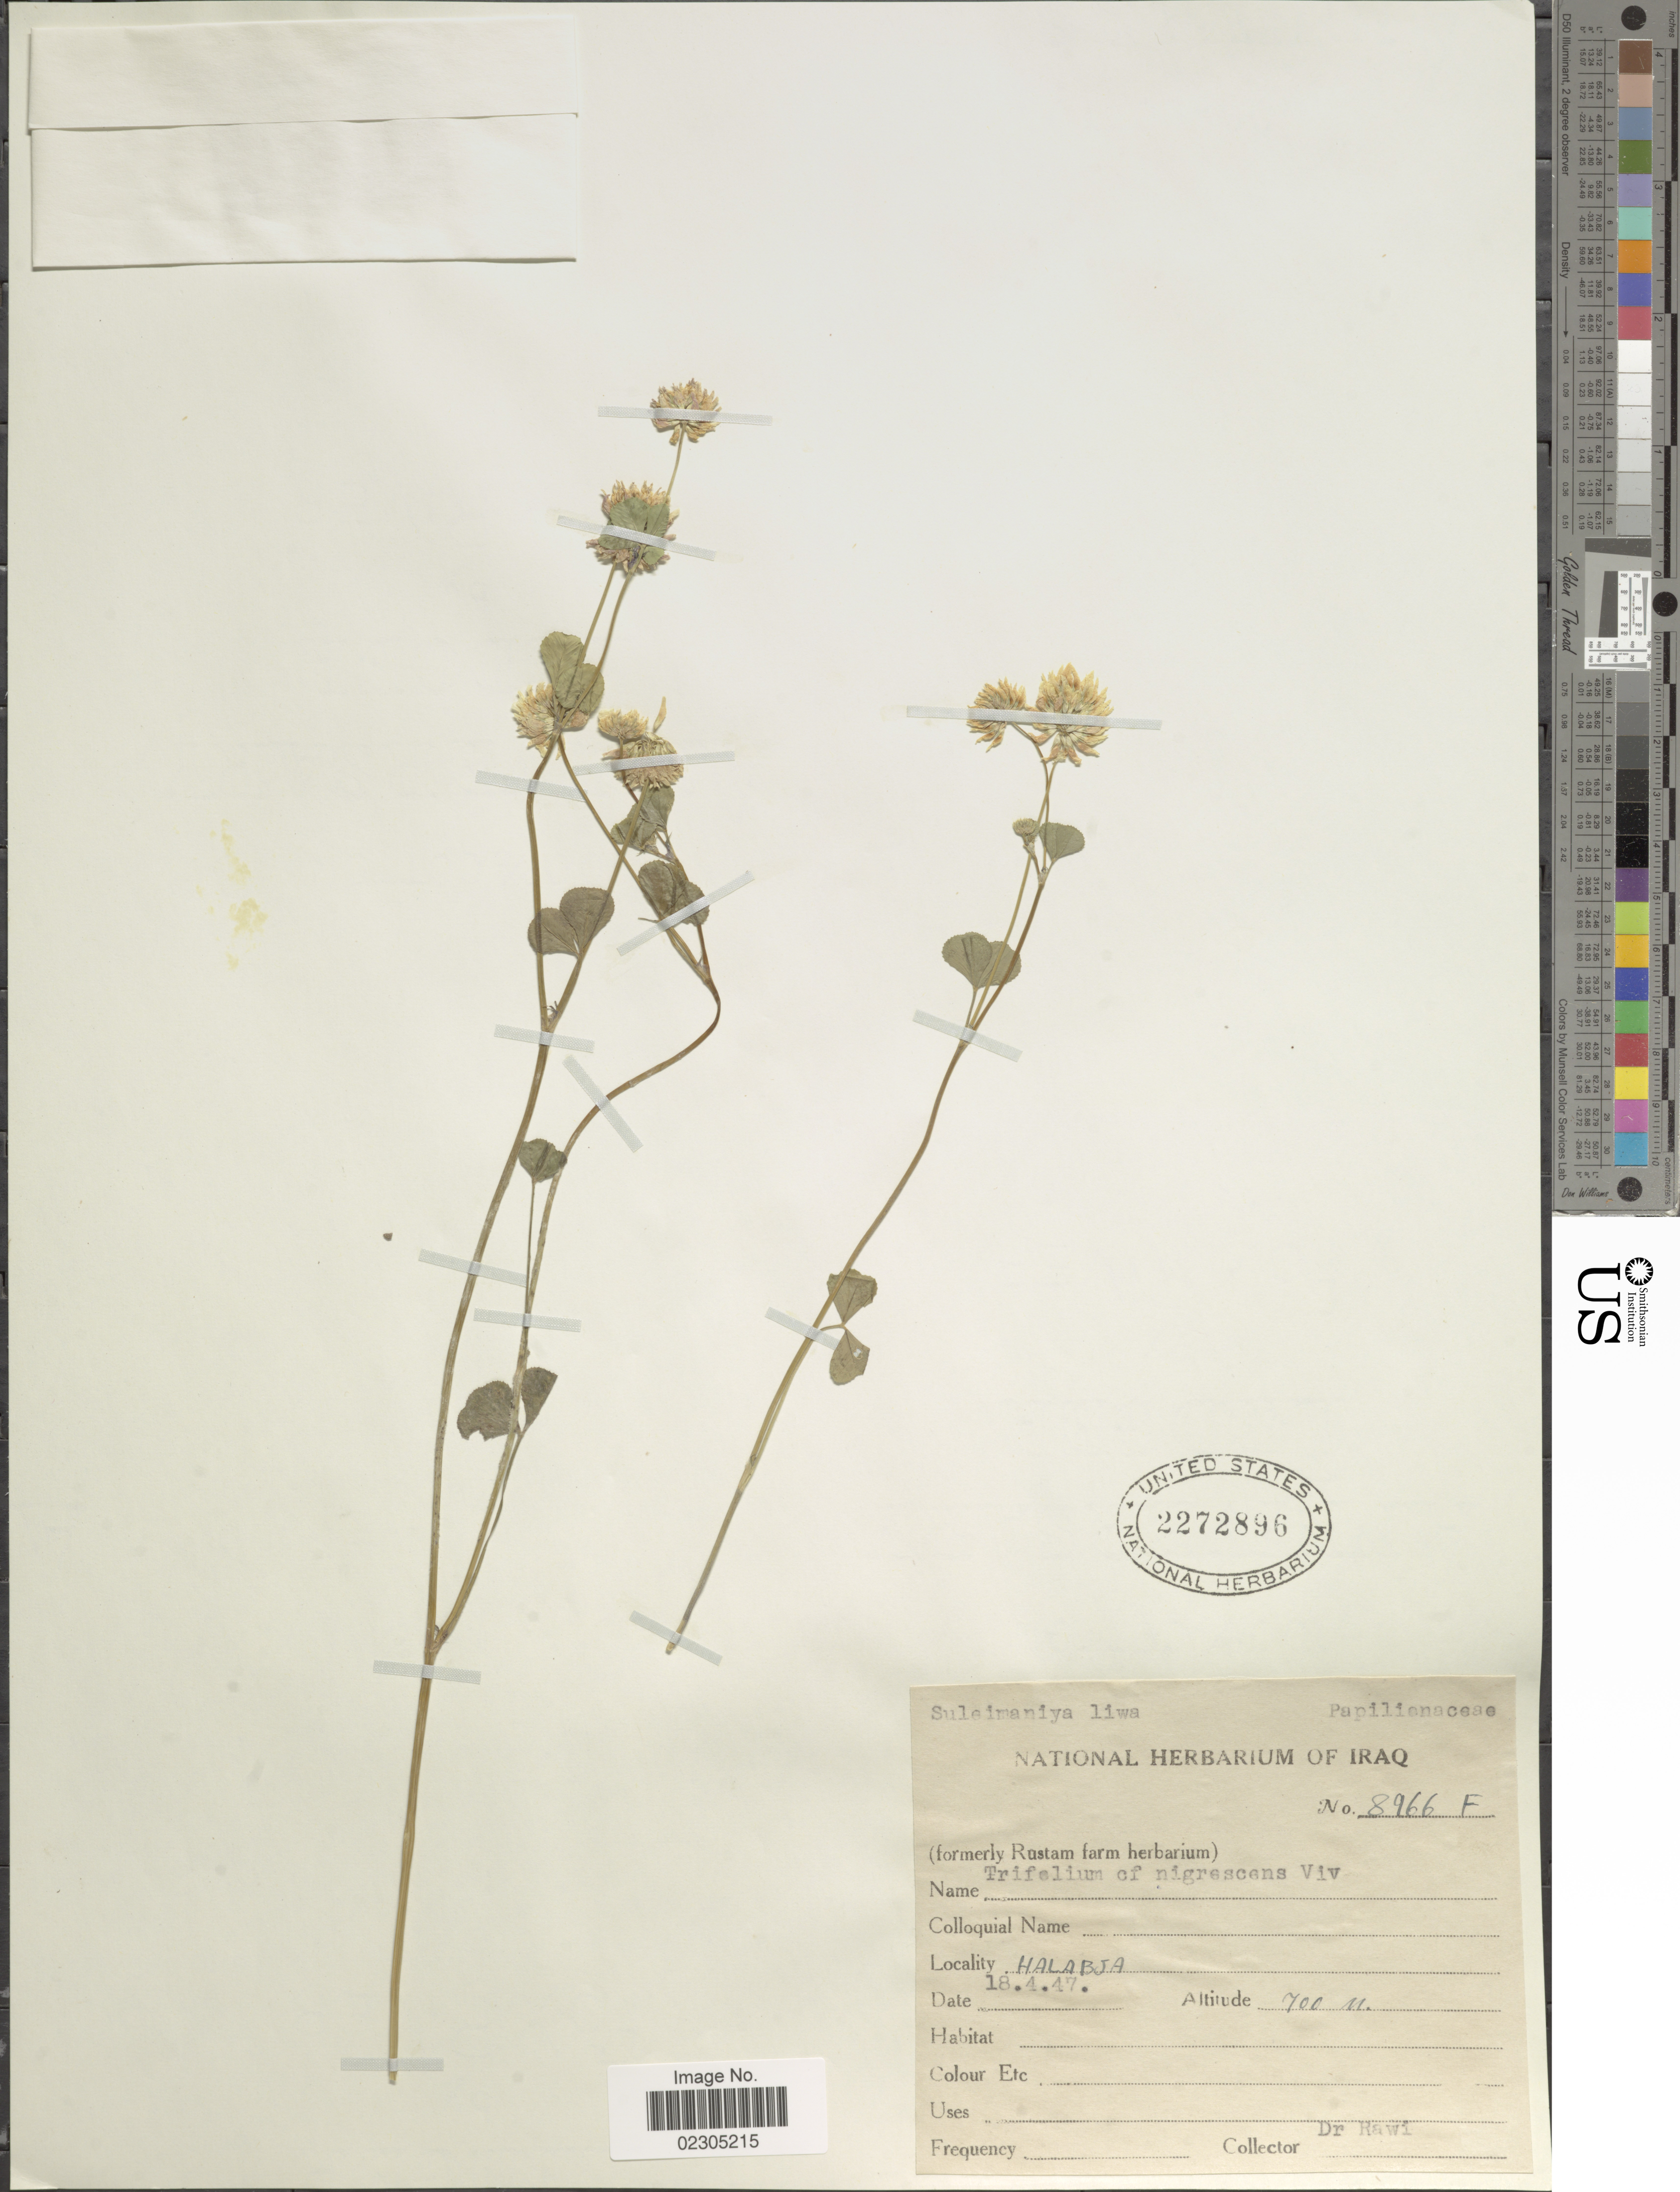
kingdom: Plantae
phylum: Tracheophyta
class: Magnoliopsida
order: Fabales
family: Fabaceae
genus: Trifolium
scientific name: Trifolium nigrescens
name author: Viv.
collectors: -. Rawi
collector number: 8966F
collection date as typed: Transcribed d/m/y: 18/4/47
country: Iraq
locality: Halabja.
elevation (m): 700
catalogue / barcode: US 2272896